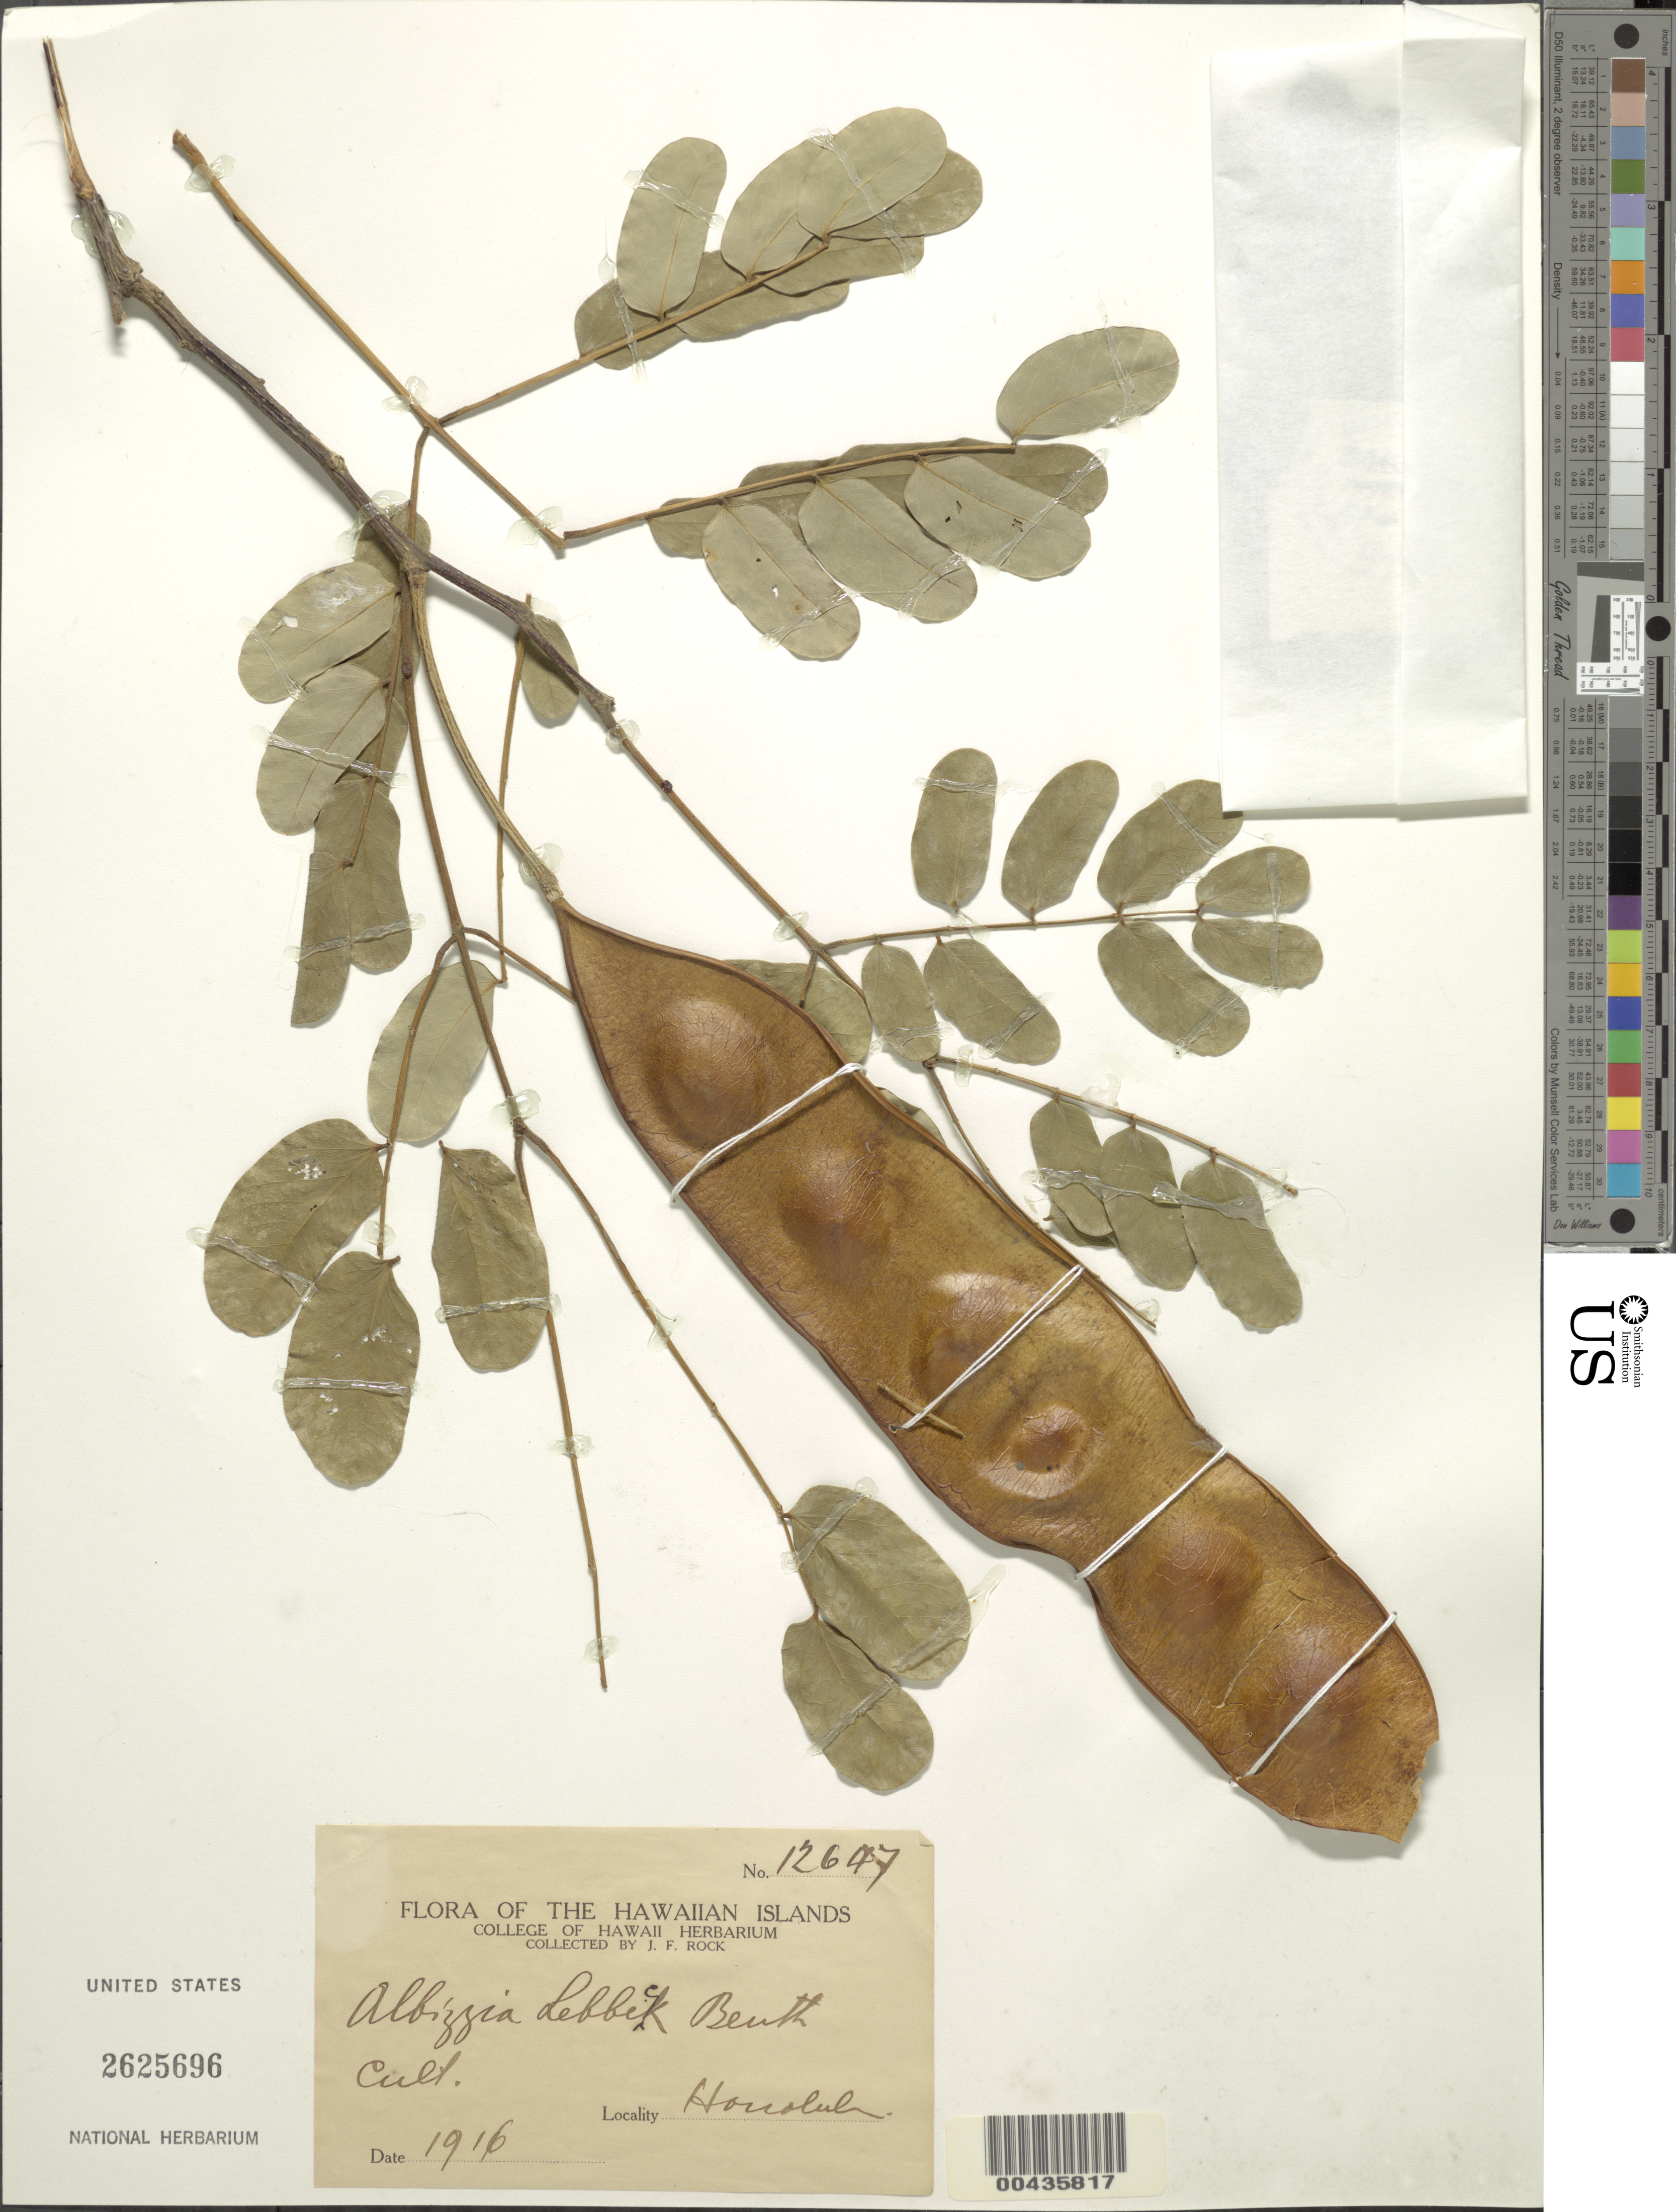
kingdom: Plantae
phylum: Tracheophyta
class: Magnoliopsida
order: Fabales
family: Fabaceae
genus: Albizia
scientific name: Albizia lebbeck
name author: (L.) Benth.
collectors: J. F. Rock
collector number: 12647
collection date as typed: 1916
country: United States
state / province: Hawaii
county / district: Honolulu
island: Oahu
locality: Honolulu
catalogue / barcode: US 2625696